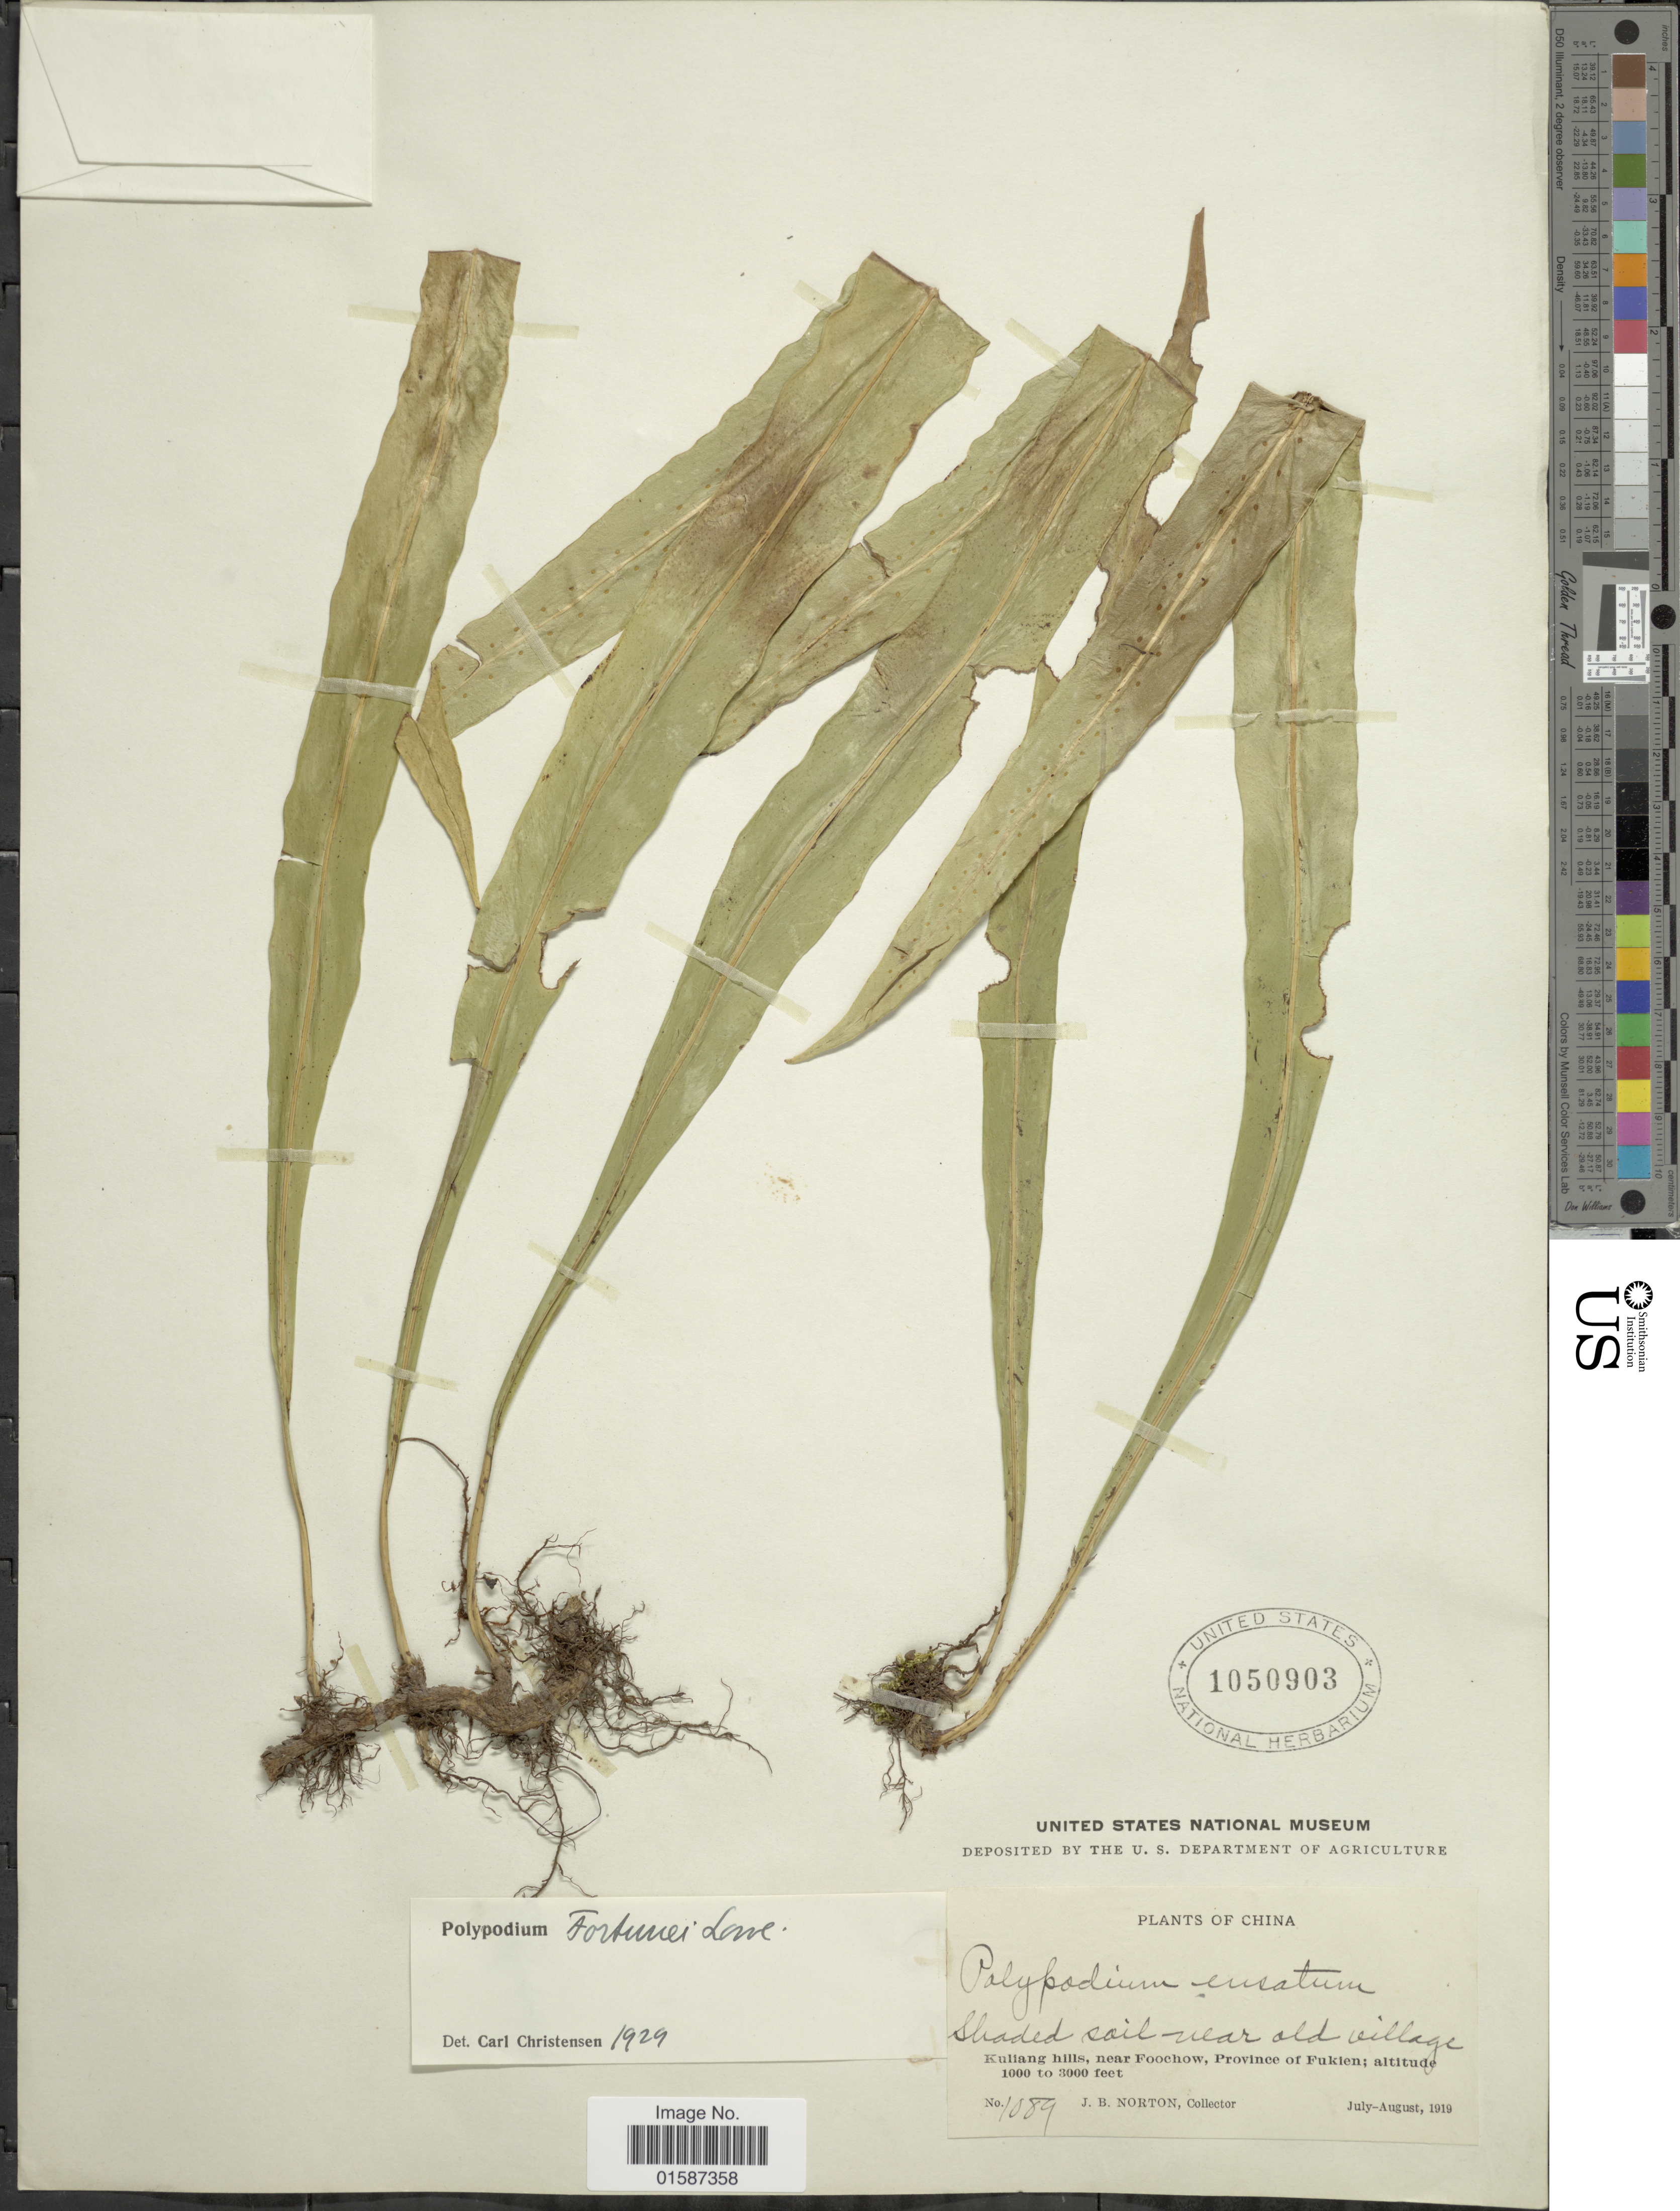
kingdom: Plantae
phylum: Tracheophyta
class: Polypodiopsida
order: Polypodiales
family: Polypodiaceae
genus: Neolepisorus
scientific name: Neolepisorus fortunei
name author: (T. Moore) Li S. Wang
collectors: J. B. Norton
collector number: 1089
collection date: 1919-07/1919-08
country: China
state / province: Fujian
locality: Kuliang hills, near Foochow, Province of Fukien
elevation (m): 305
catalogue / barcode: US 1050903